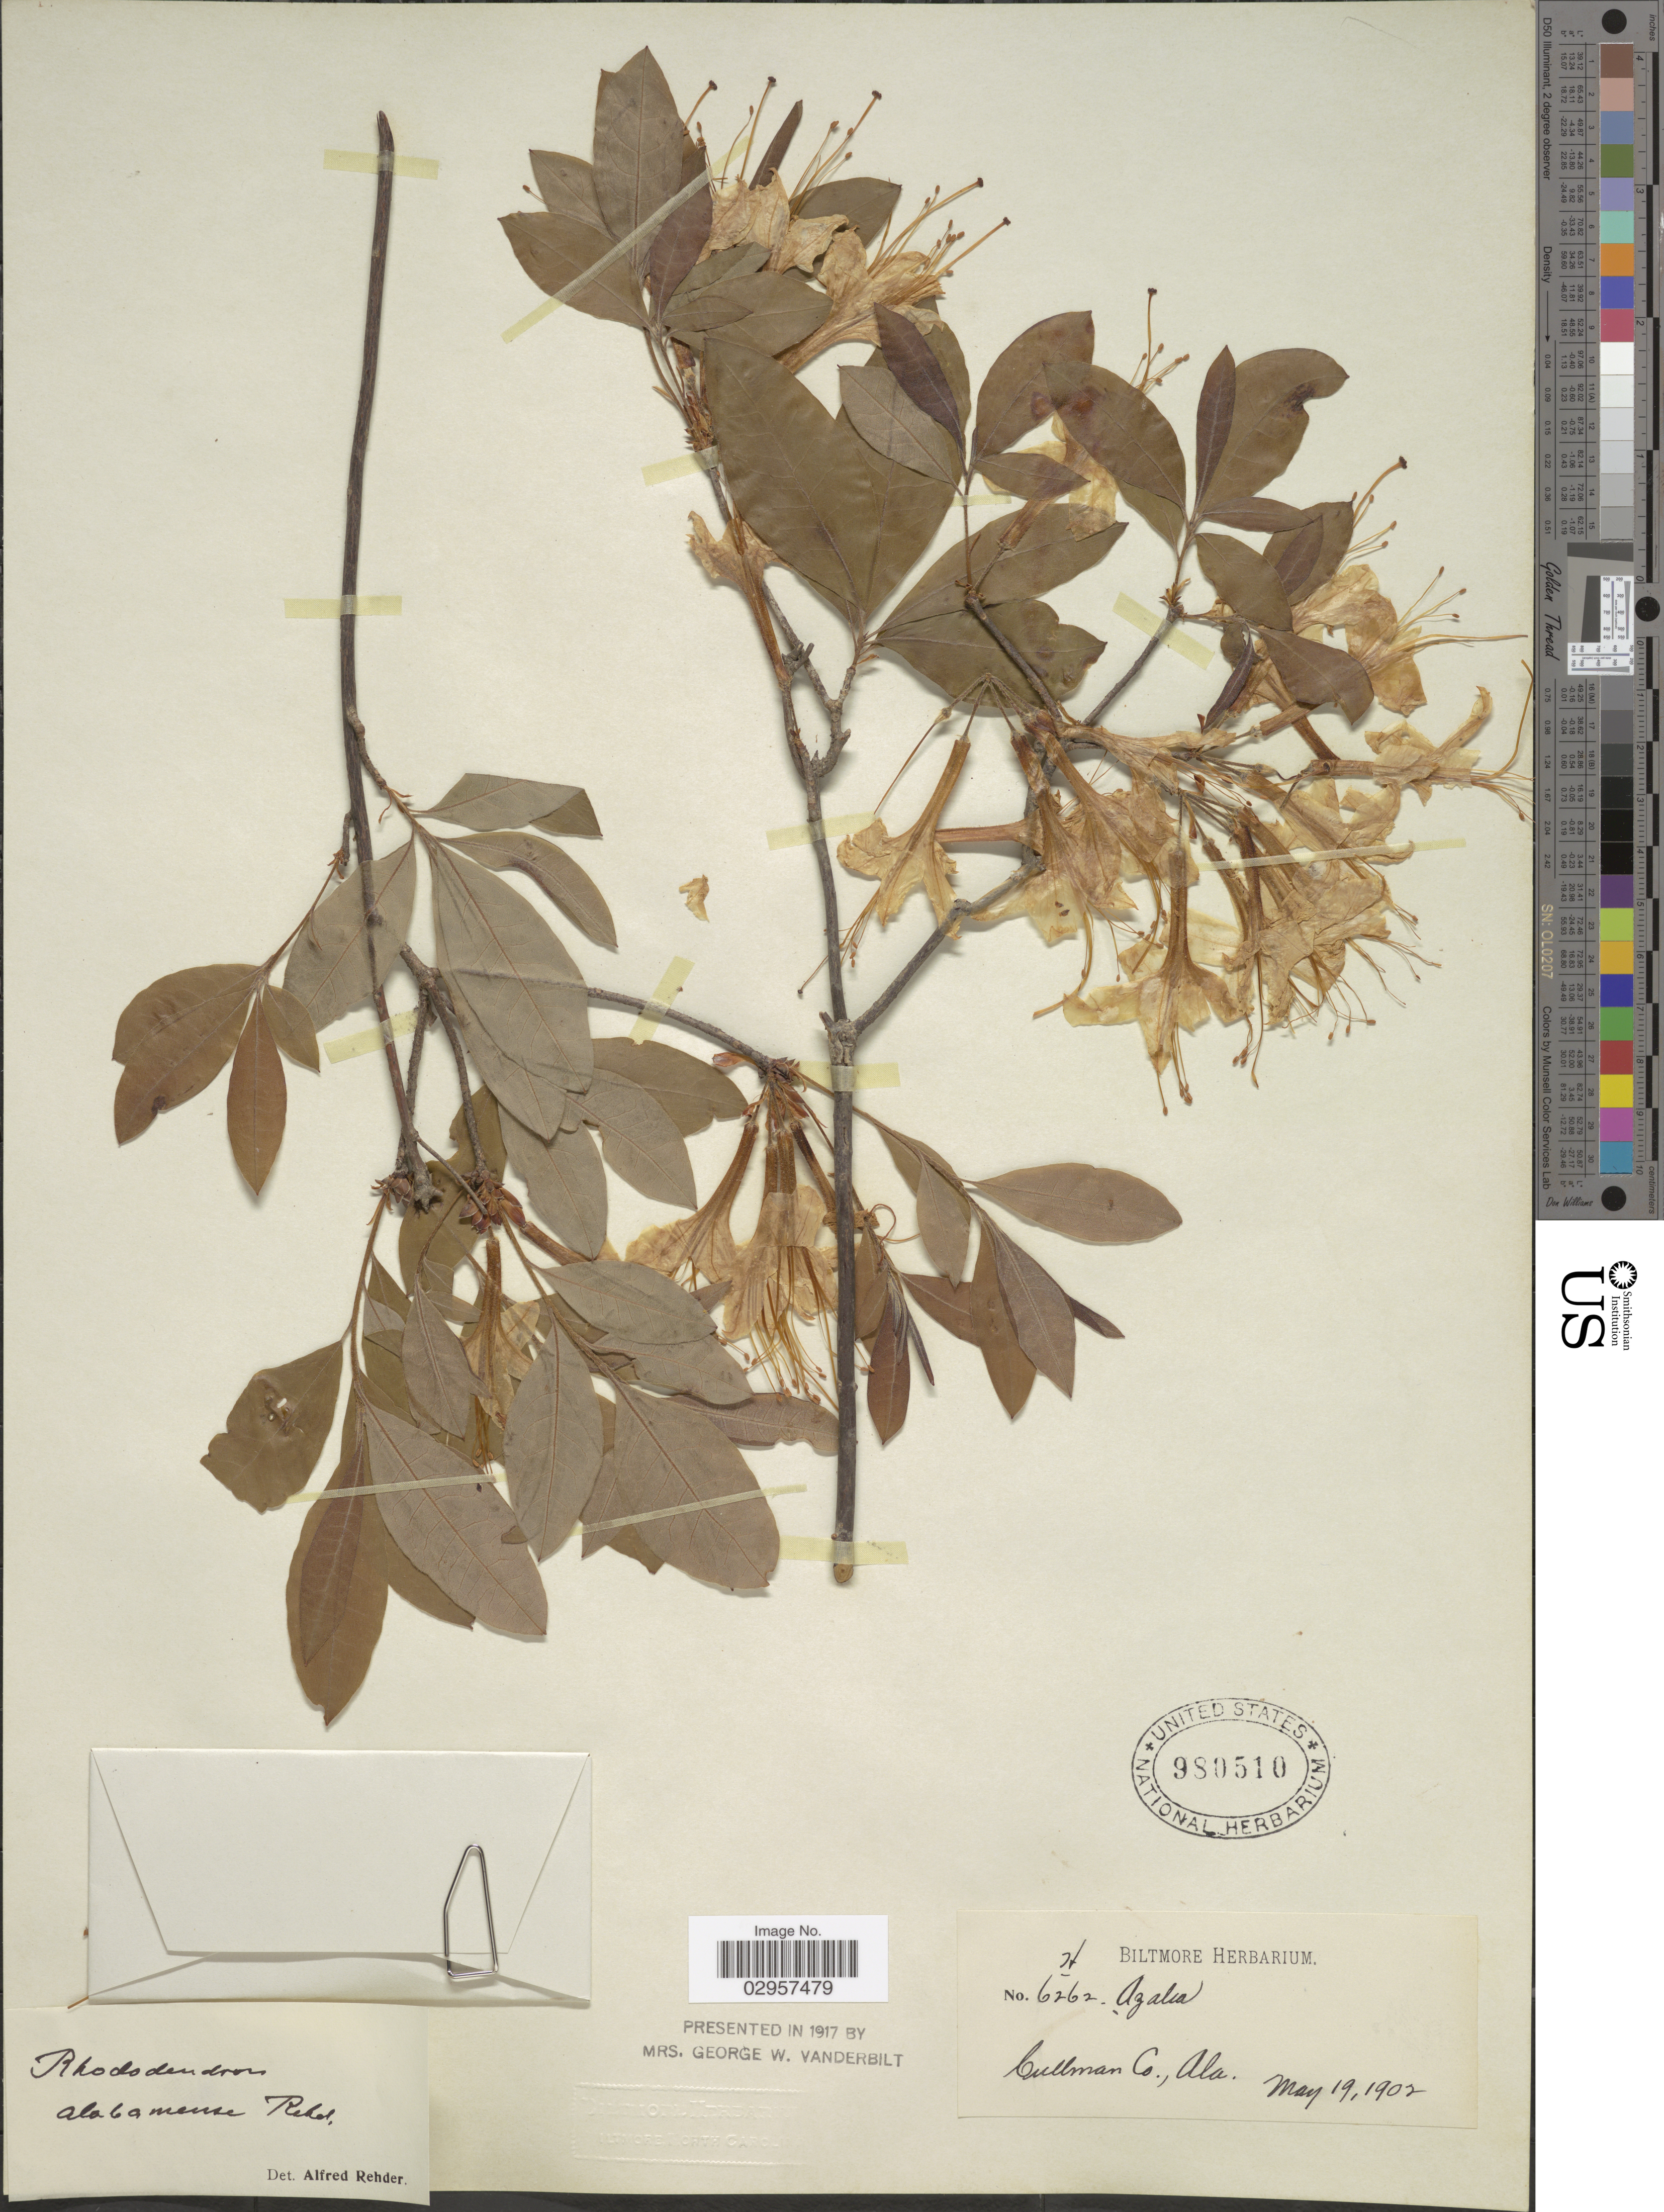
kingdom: Plantae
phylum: Tracheophyta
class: Magnoliopsida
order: Ericales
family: Ericaceae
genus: Rhododendron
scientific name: Rhododendron alabamense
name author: Rehder in E.H. Wilson & Rehder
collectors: ex herb. Biltmore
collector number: H/6262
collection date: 1902-05-19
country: United States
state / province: Alabama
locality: Cullman Co.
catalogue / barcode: US 980510